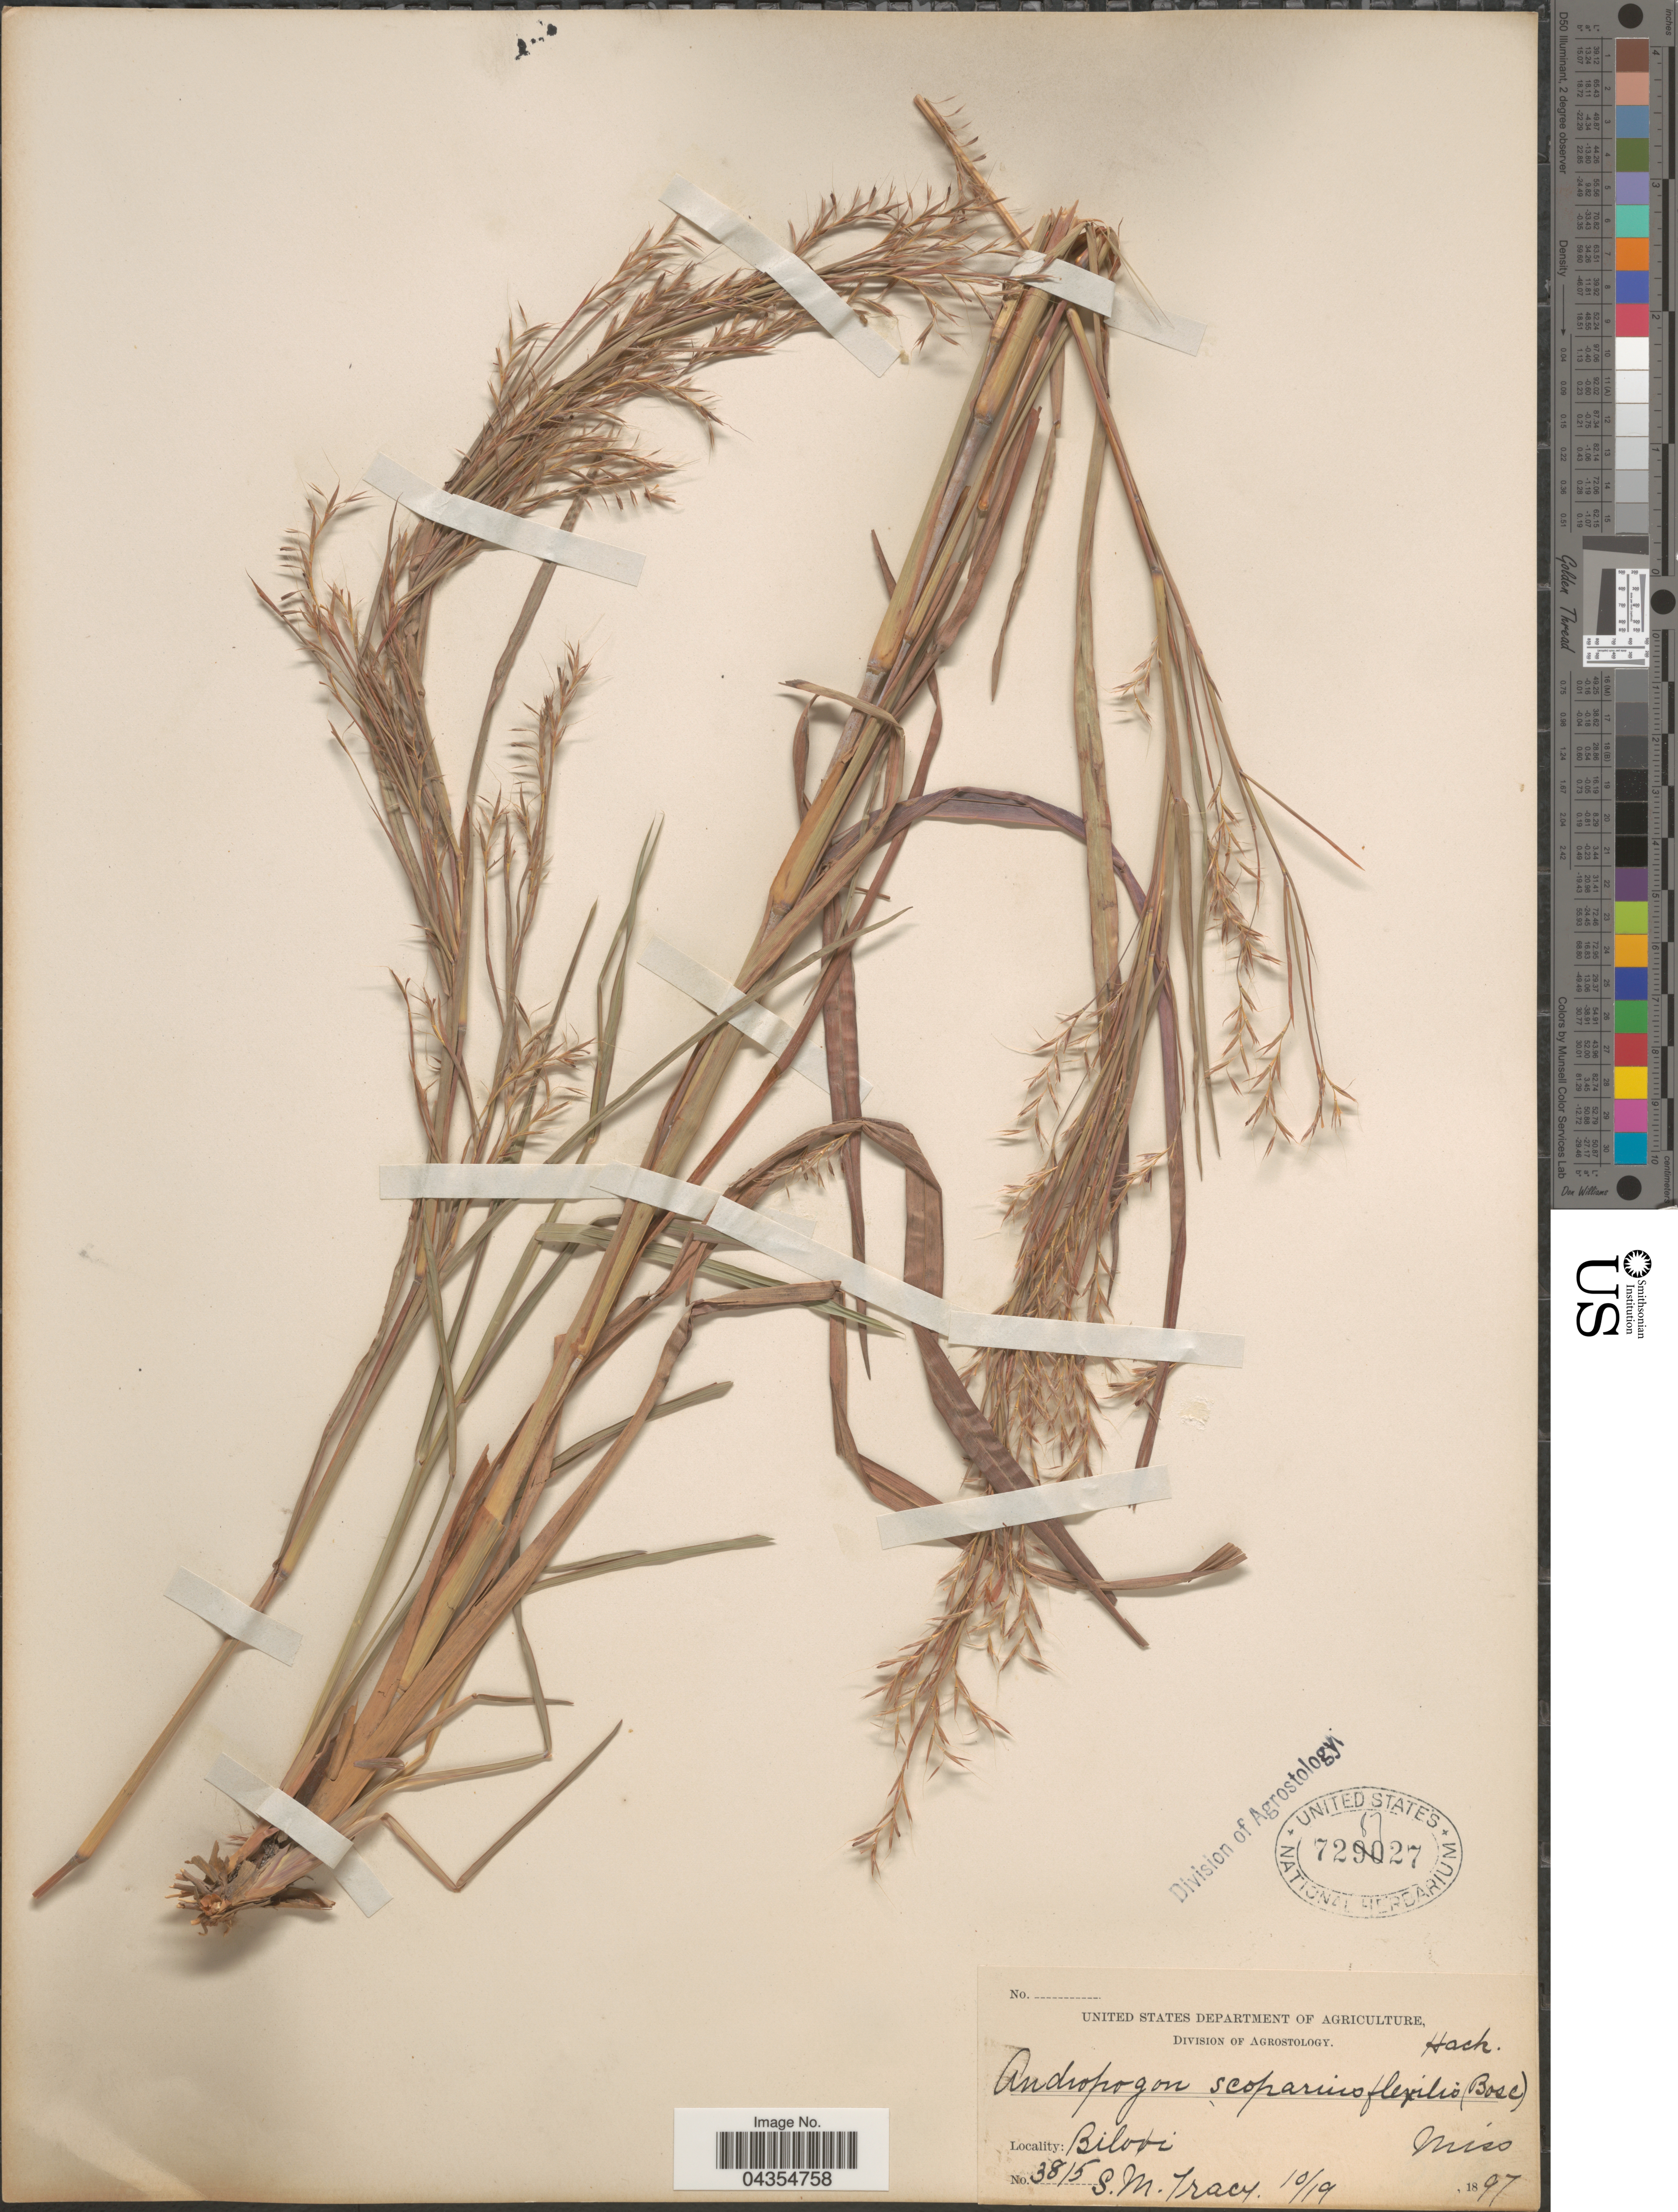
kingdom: Plantae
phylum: Tracheophyta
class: Liliopsida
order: Poales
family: Poaceae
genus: Schizachyrium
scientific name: Schizachyrium sanguineum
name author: (Retz.) Alston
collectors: S. M. Tracy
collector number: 3815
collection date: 1897-10-19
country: United States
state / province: Mississippi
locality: Biloxi.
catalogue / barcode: US 728727